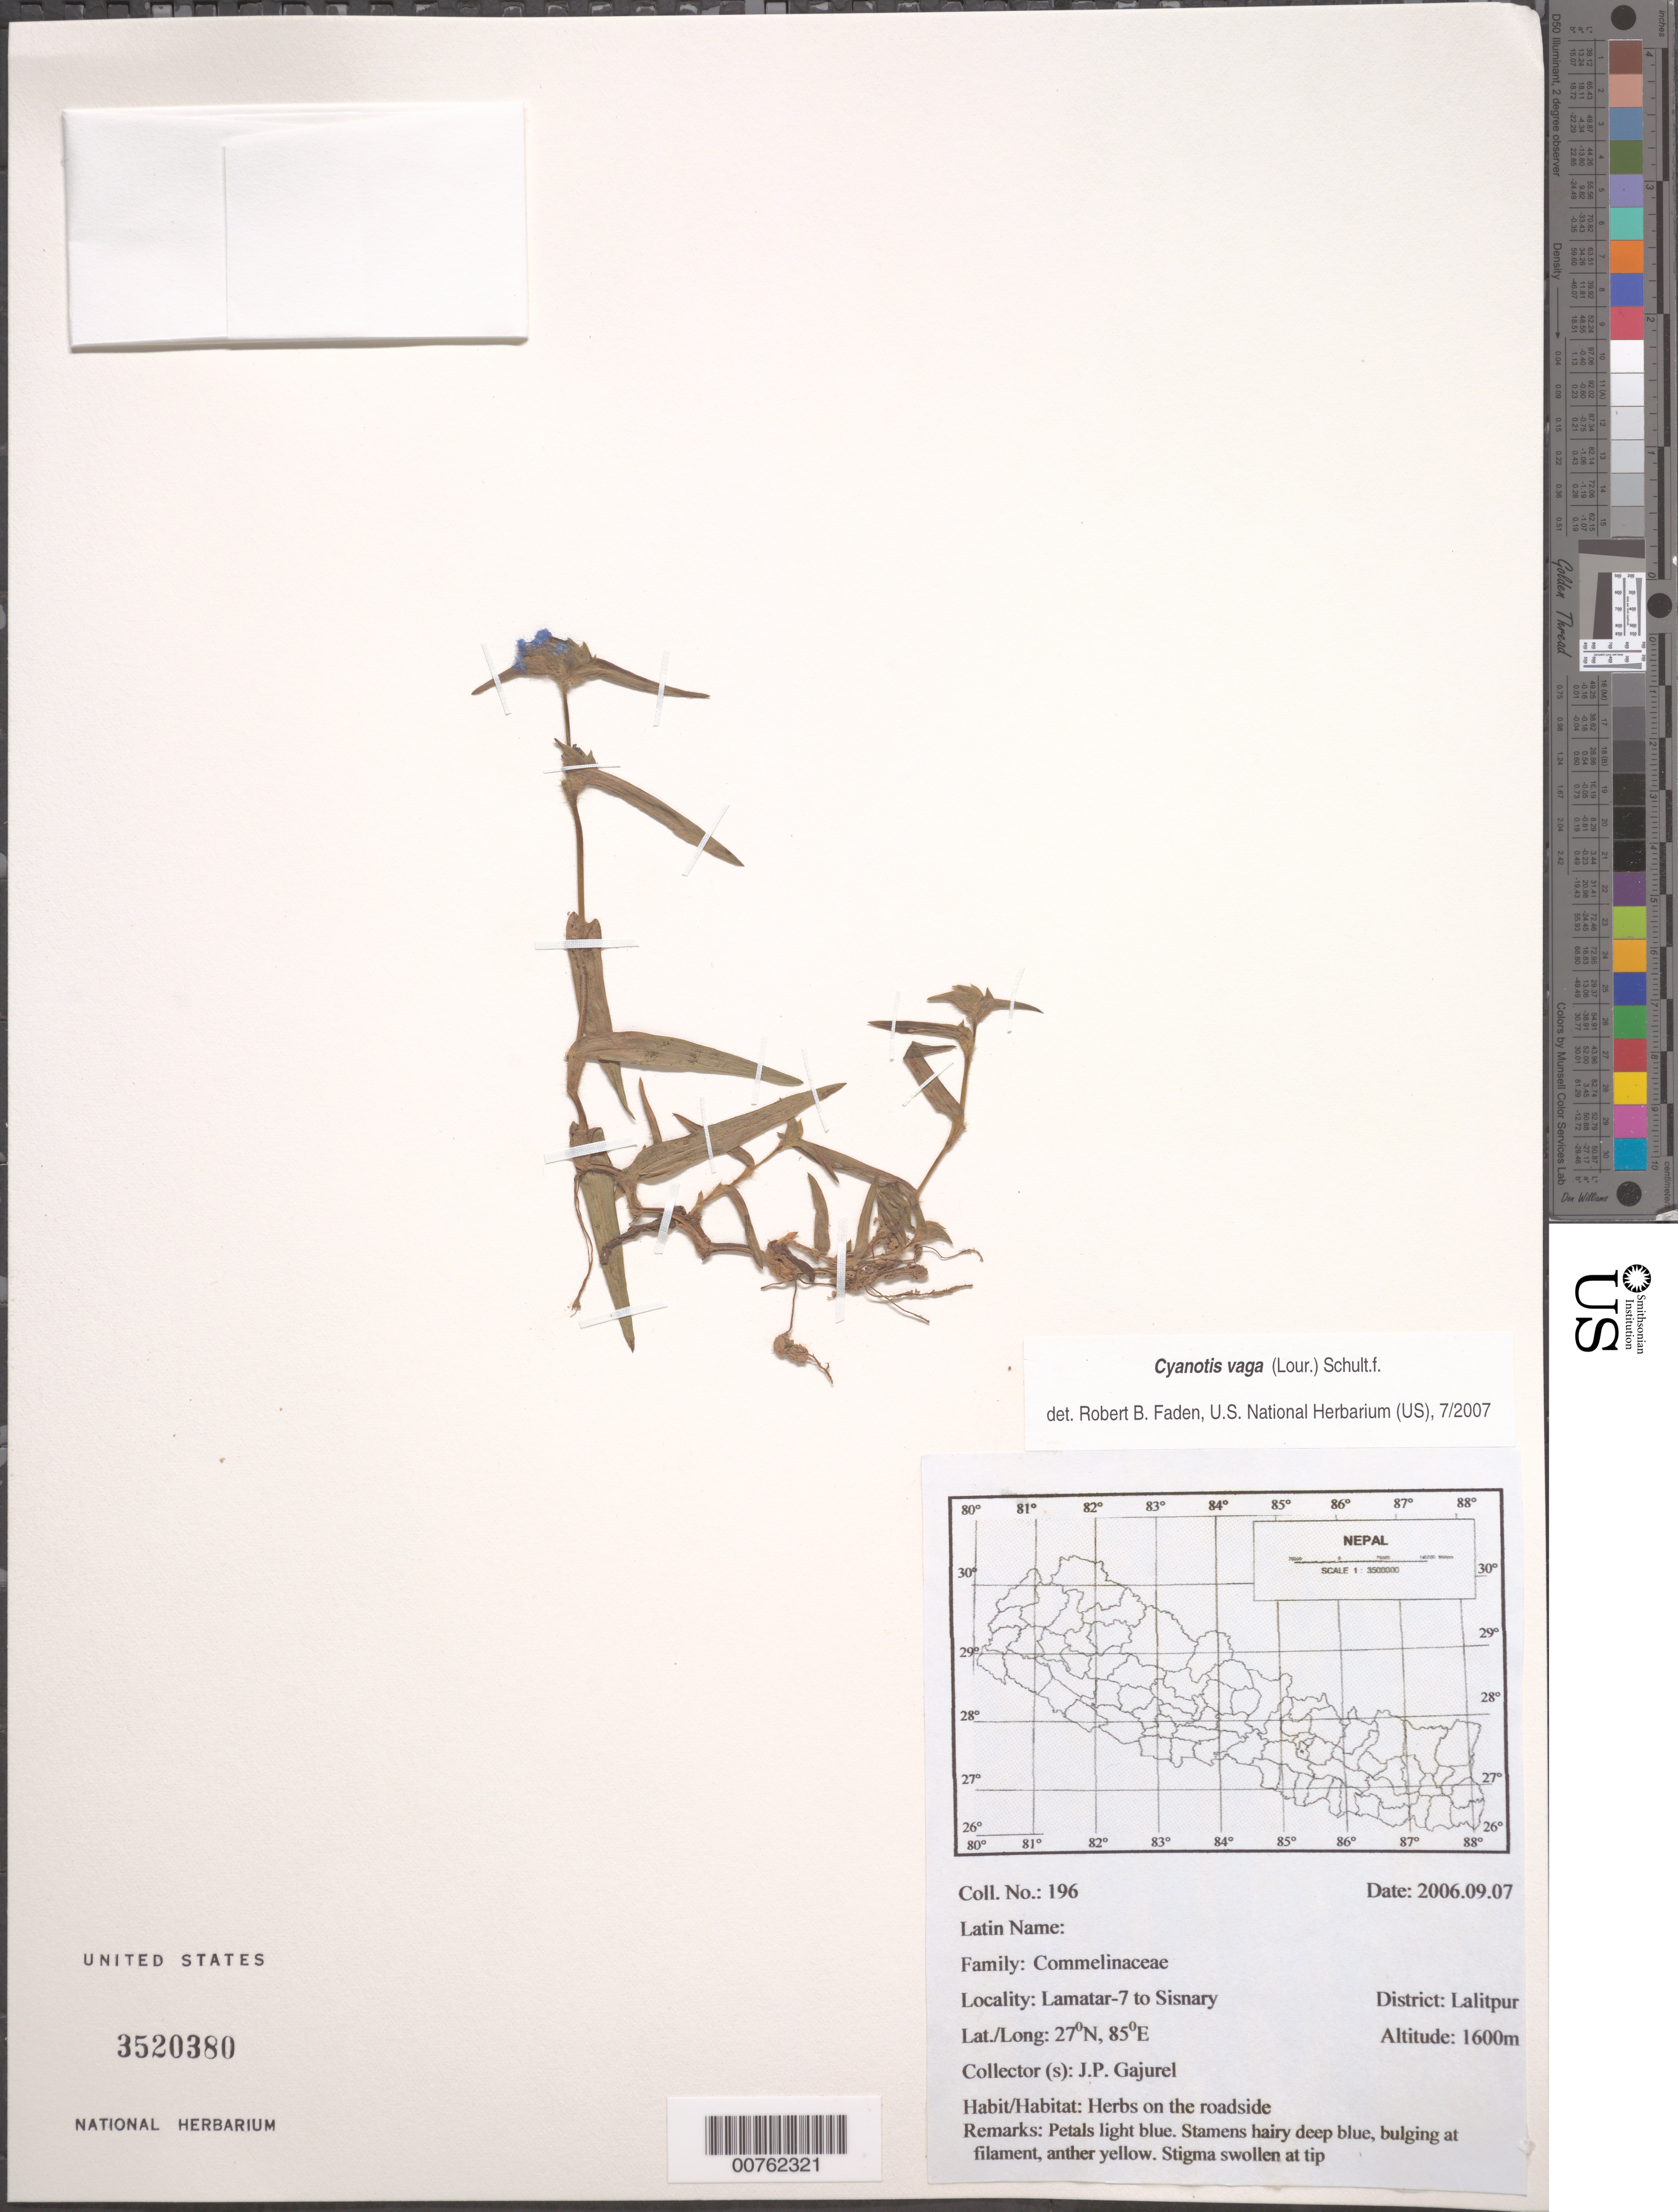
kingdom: Plantae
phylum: Tracheophyta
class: Liliopsida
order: Commelinales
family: Commelinaceae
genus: Cyanotis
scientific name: Cyanotis vaga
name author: (Lour.) Schult. & Schult. f.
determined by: Faden, Robert B., (US), Smithsonian Institution - National Museum of Natural History (UNITED STATES)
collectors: J. Gajurel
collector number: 196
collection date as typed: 07 Sep 2006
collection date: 2006-09-07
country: Nepal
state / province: Bagmati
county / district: Lalitpur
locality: Lamatar-7 to Sisnary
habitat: Herbs on the roadside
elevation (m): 1600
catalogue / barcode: US 3520380